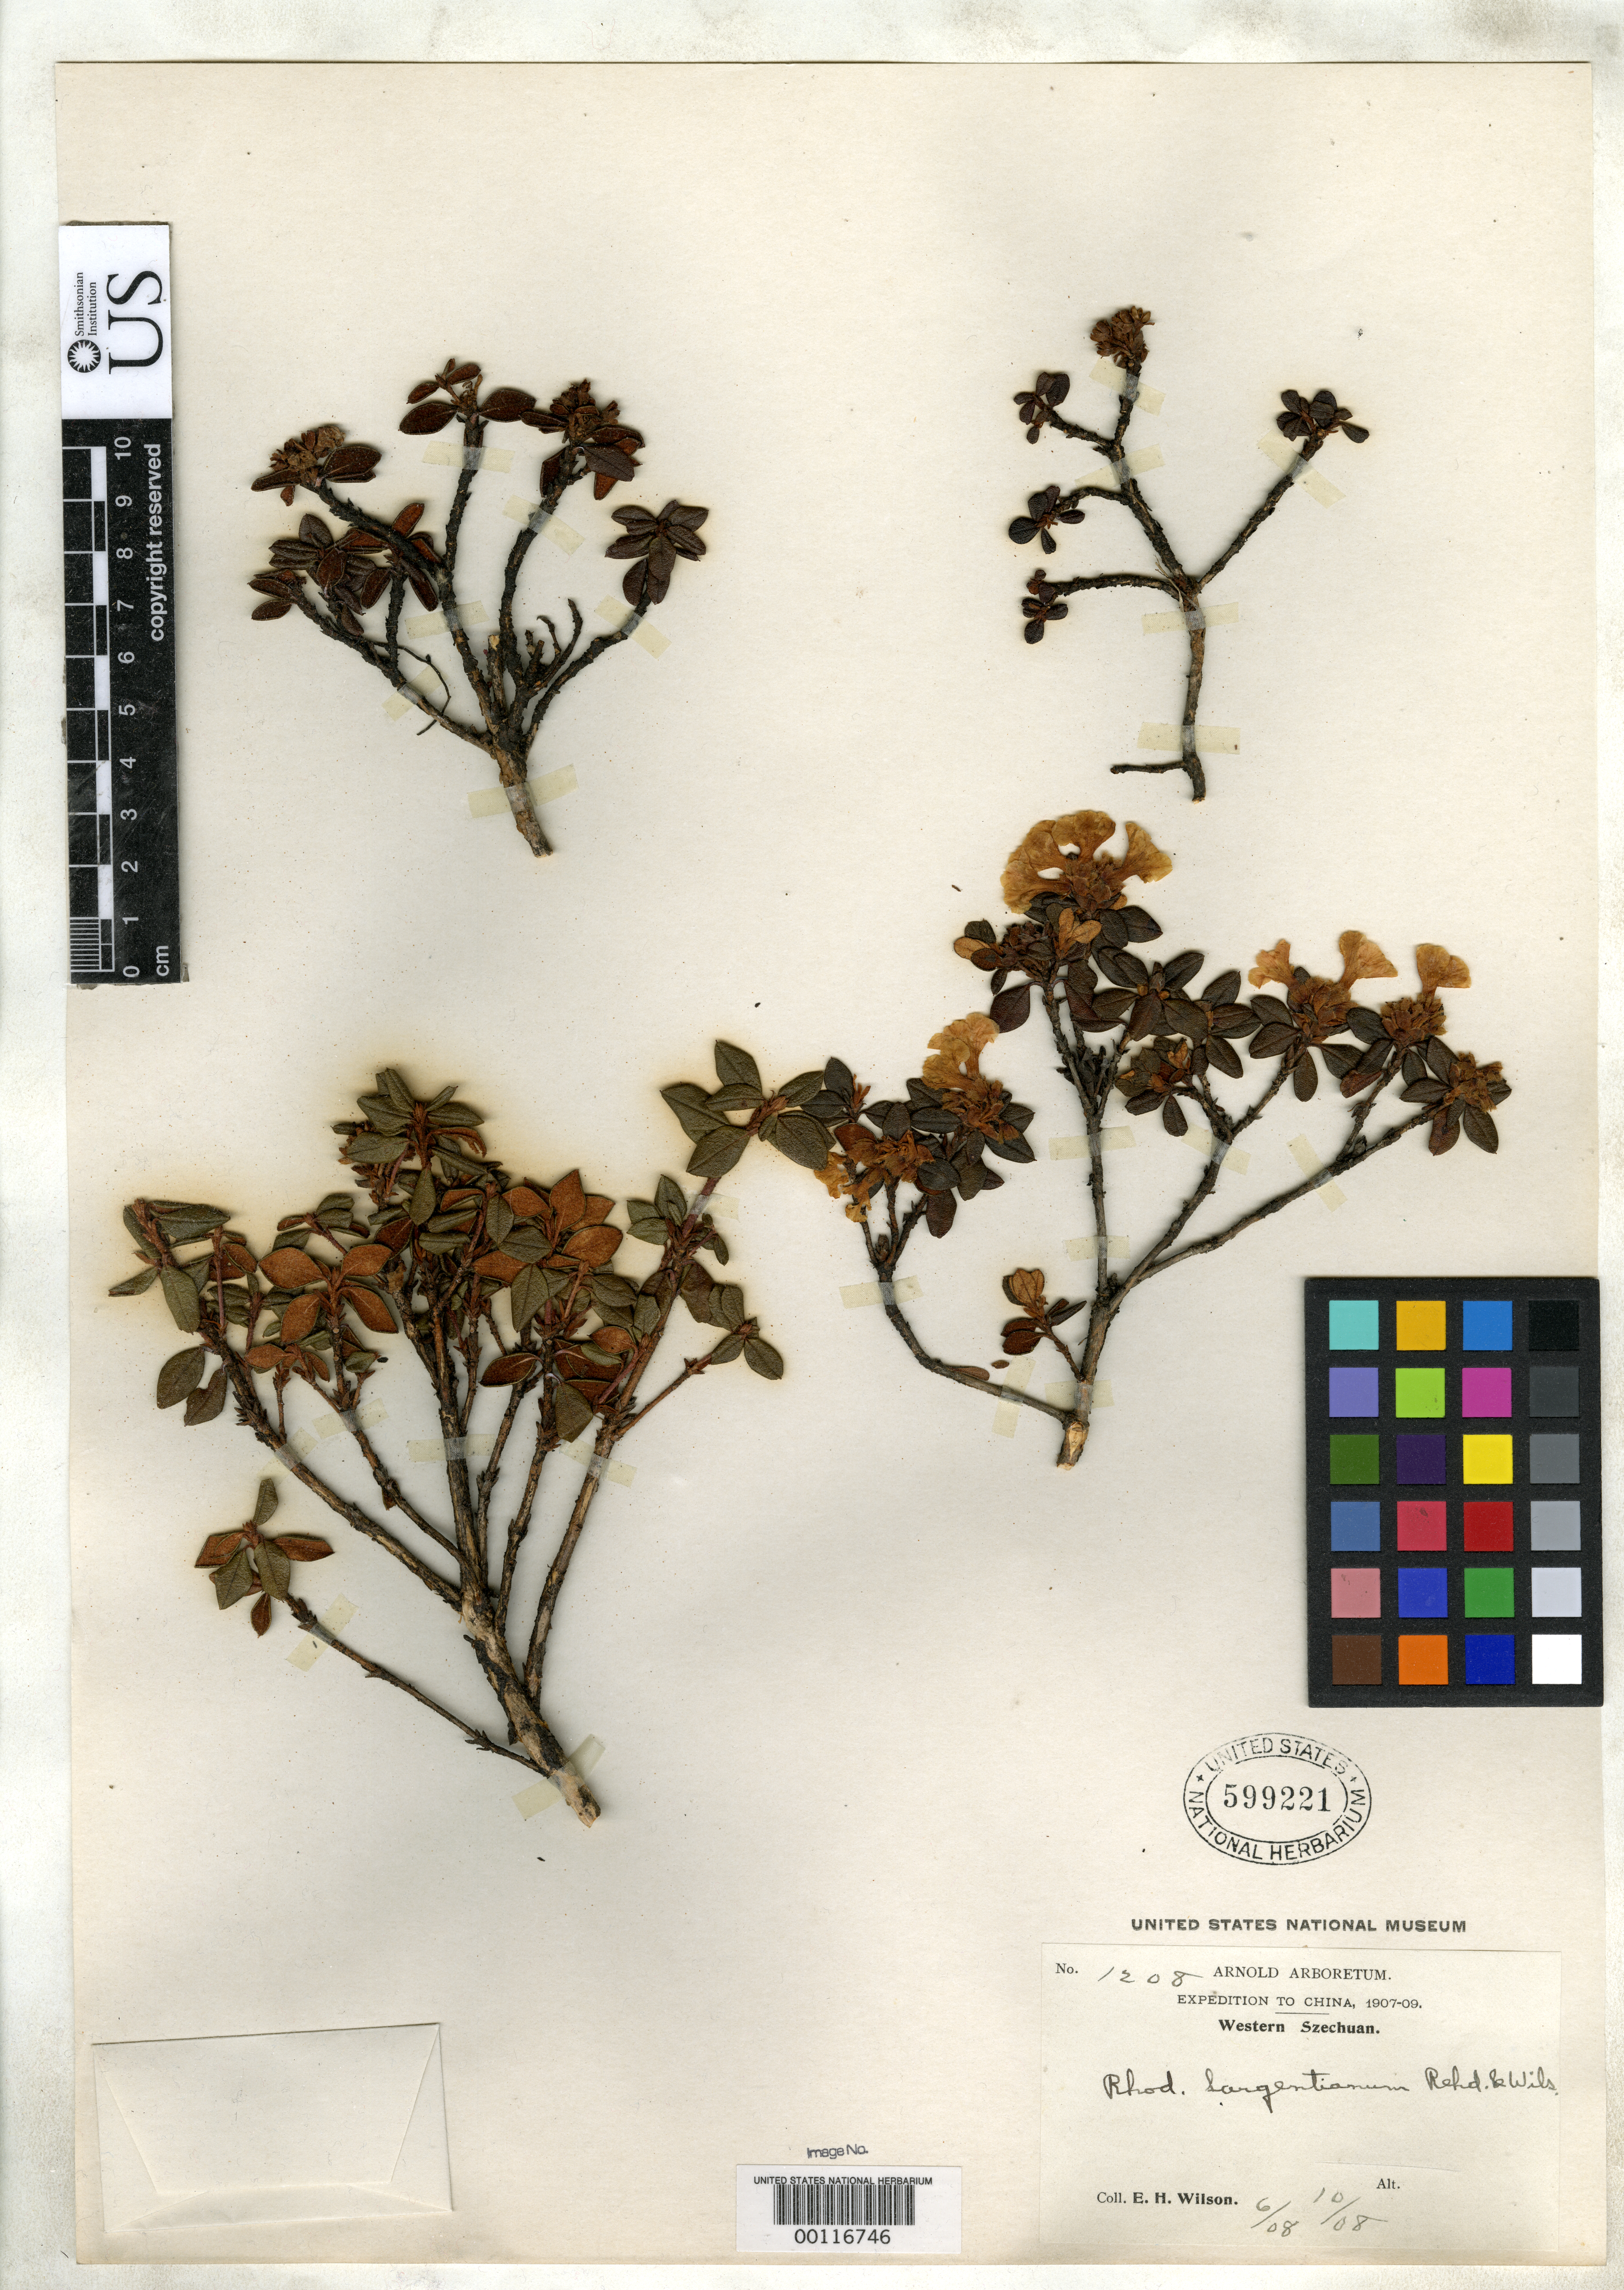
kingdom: Plantae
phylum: Tracheophyta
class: Magnoliopsida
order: Ericales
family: Ericaceae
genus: Rhododendron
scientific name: Rhododendron sargentianum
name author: Rehder & E.H. Wilson in Sarg.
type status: Isotype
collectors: E. H. Wilson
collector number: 1208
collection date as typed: Jun 1908 to -- Oct 1908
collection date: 1908-06/1908-10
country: China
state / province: Sichuan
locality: Mupin.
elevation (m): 3000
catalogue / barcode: US 599221